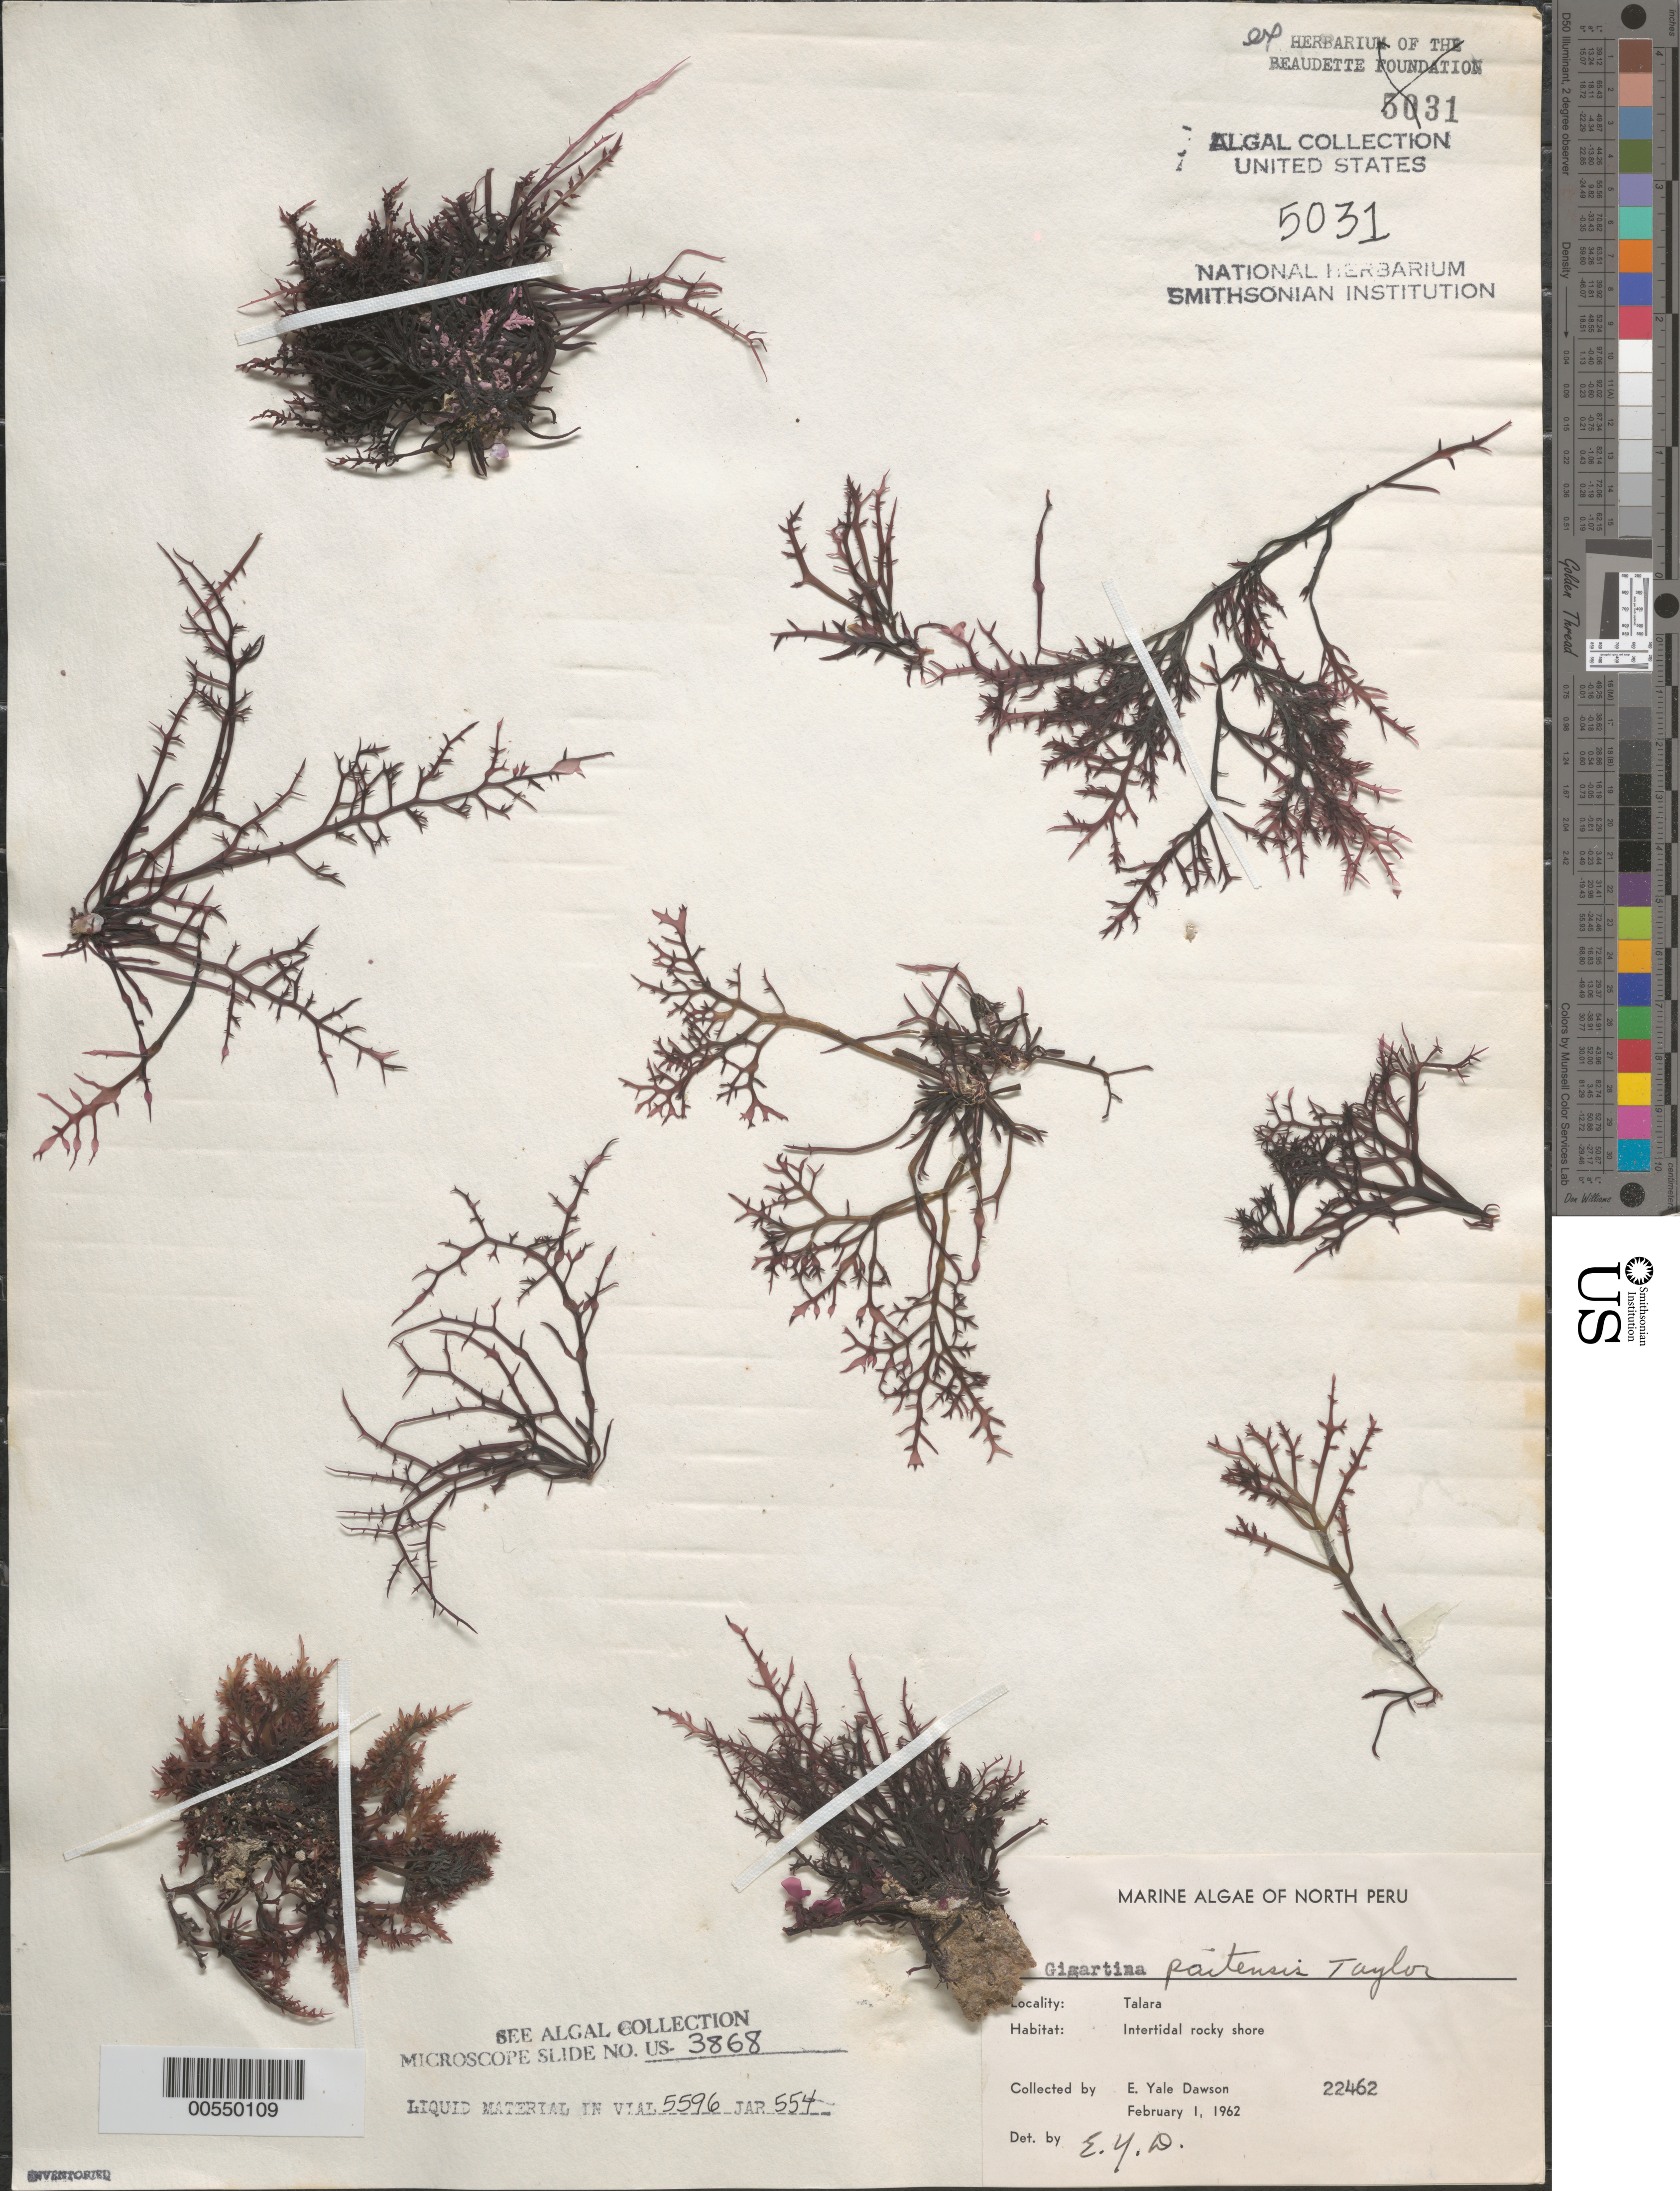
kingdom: Plantae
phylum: Rhodophyta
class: Florideophyceae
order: Gigartinales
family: Gigartinaceae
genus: Gigartina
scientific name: Gigartina paitensis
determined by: Dawson, E. Y.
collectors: E. Y. Dawson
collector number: EYD 22462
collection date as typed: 01 Feb 1962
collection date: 1962-02-01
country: Peru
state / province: Piura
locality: Talara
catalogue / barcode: US 5031